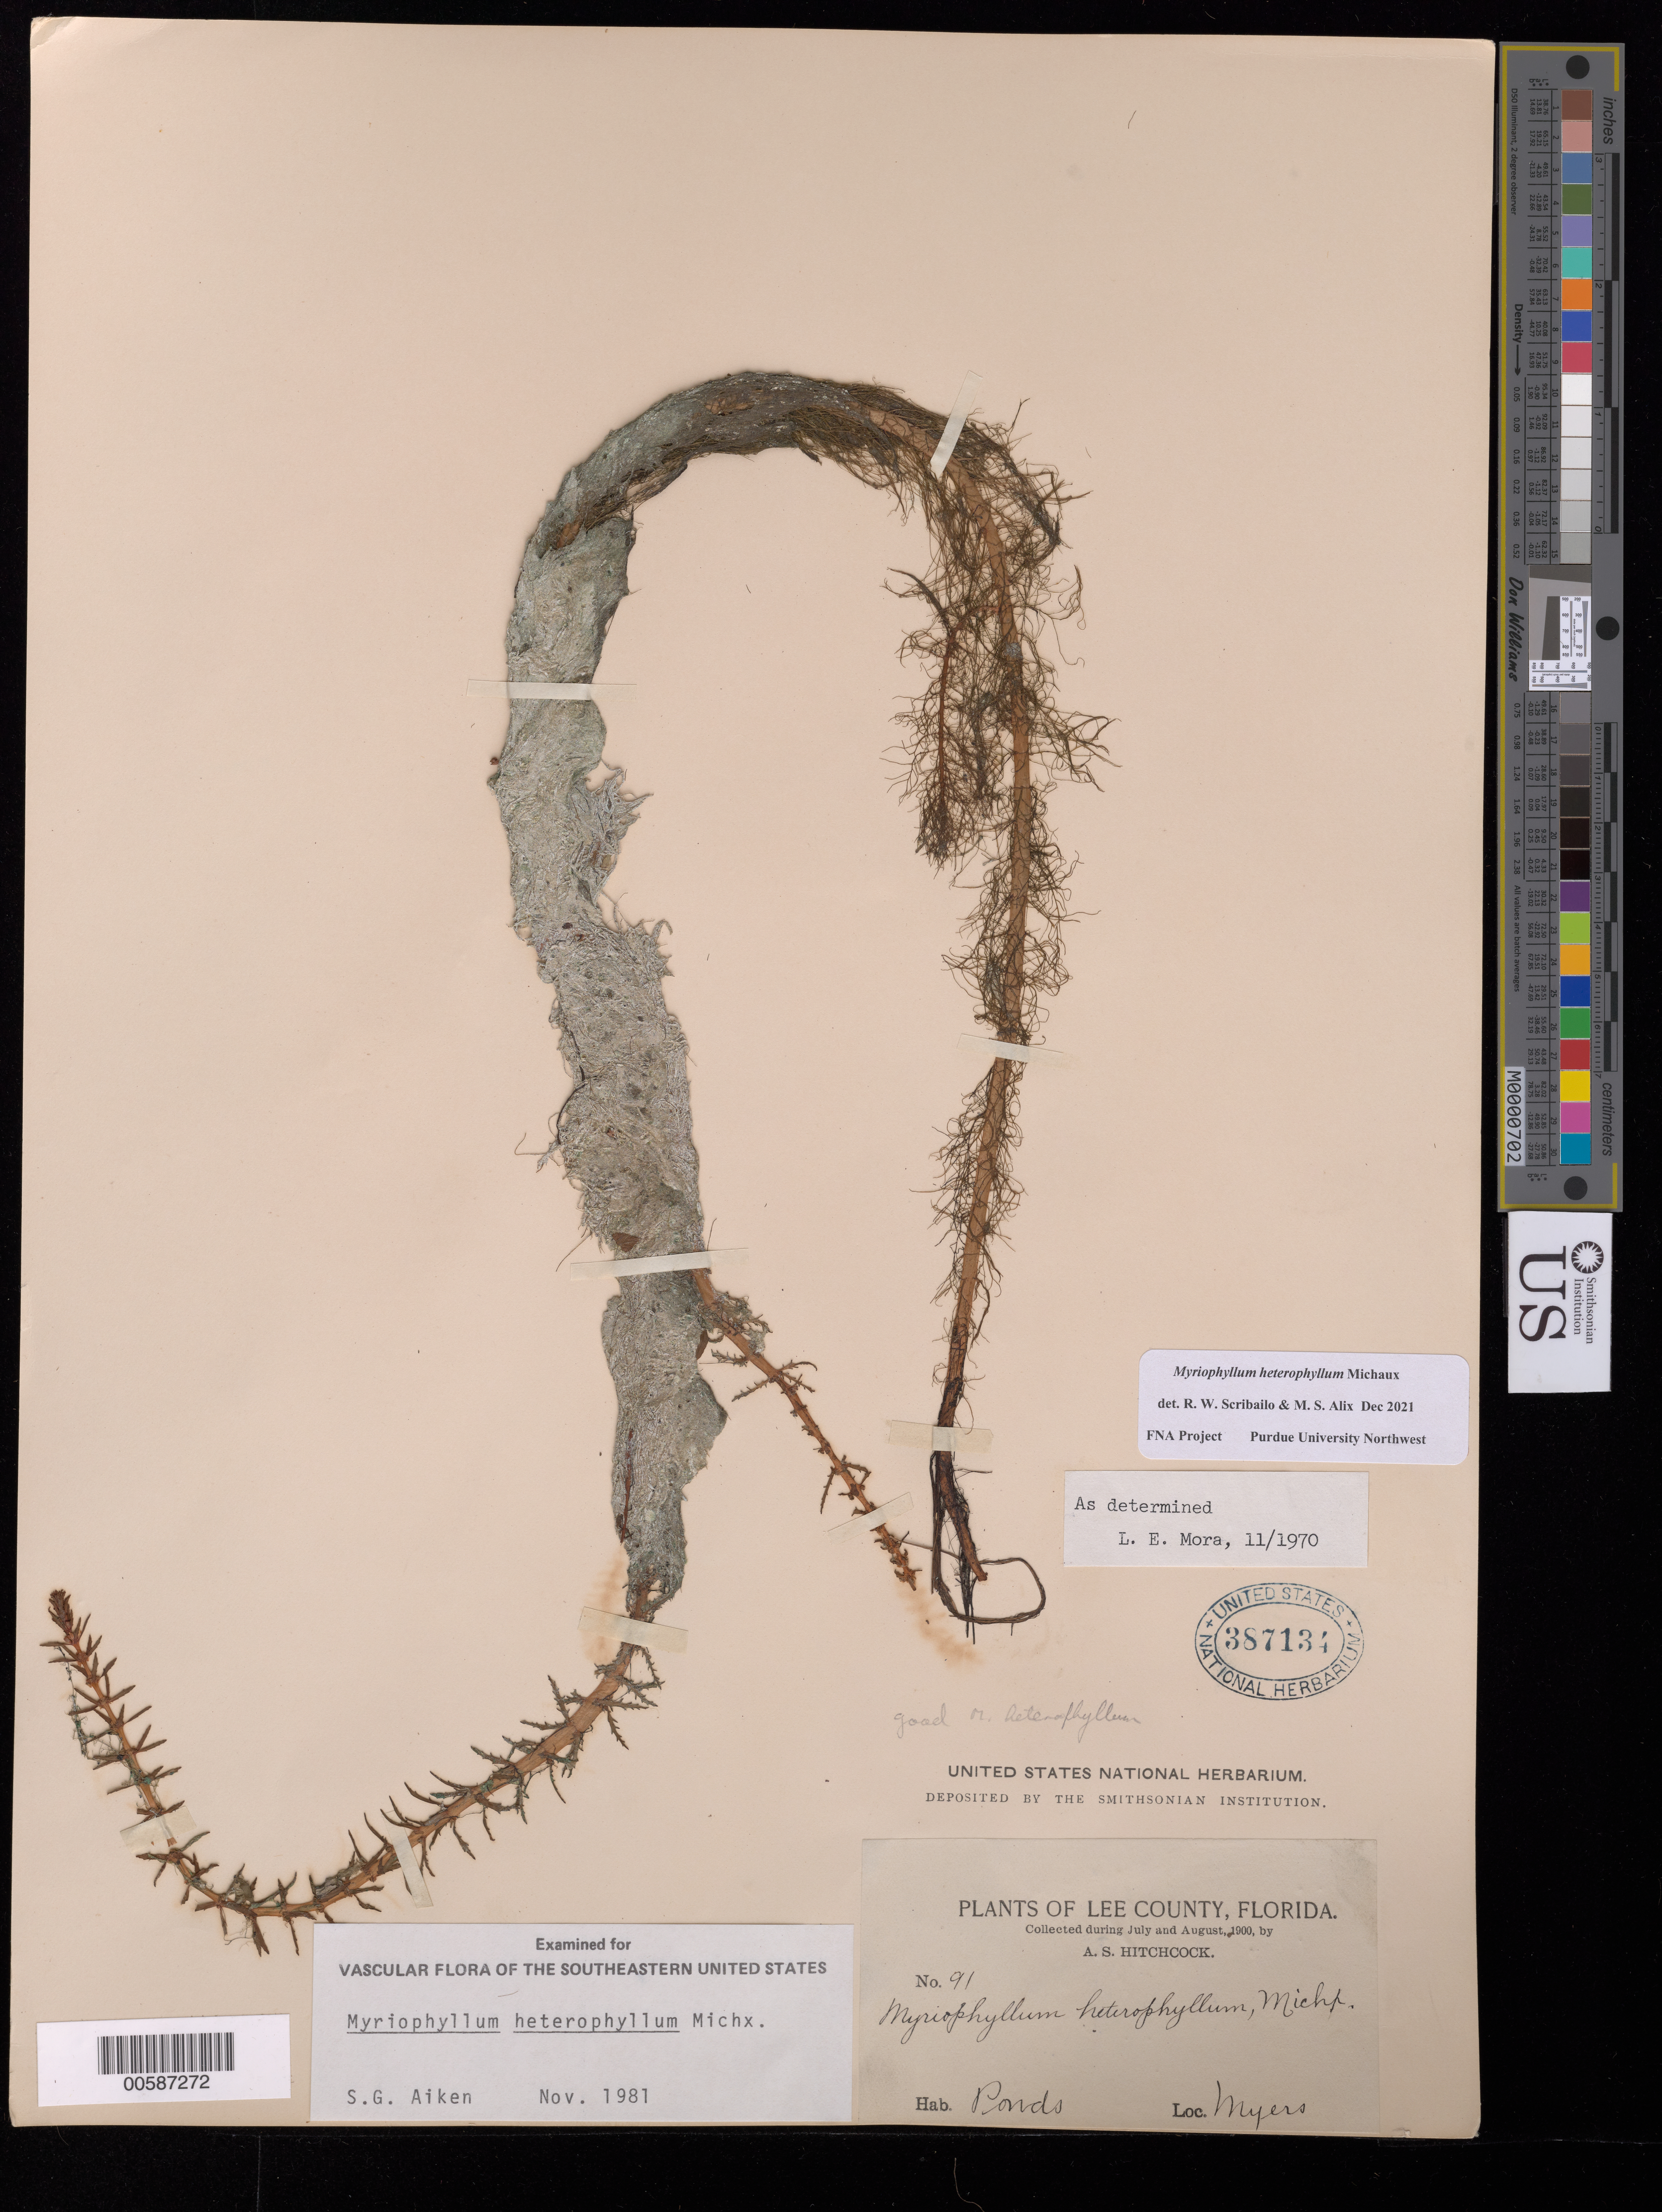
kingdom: Plantae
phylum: Tracheophyta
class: Magnoliopsida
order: Saxifragales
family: Haloragaceae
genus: Myriophyllum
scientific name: Myriophyllum heterophyllum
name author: Michx.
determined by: Scribailo, R. W.; Alix, M. S.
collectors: A. S. Hitchcock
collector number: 91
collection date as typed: Jul 1900 to -- Aug 1900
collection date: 1900-07/1900-08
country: United States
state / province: Florida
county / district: Lee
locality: Myers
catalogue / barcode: US 387134